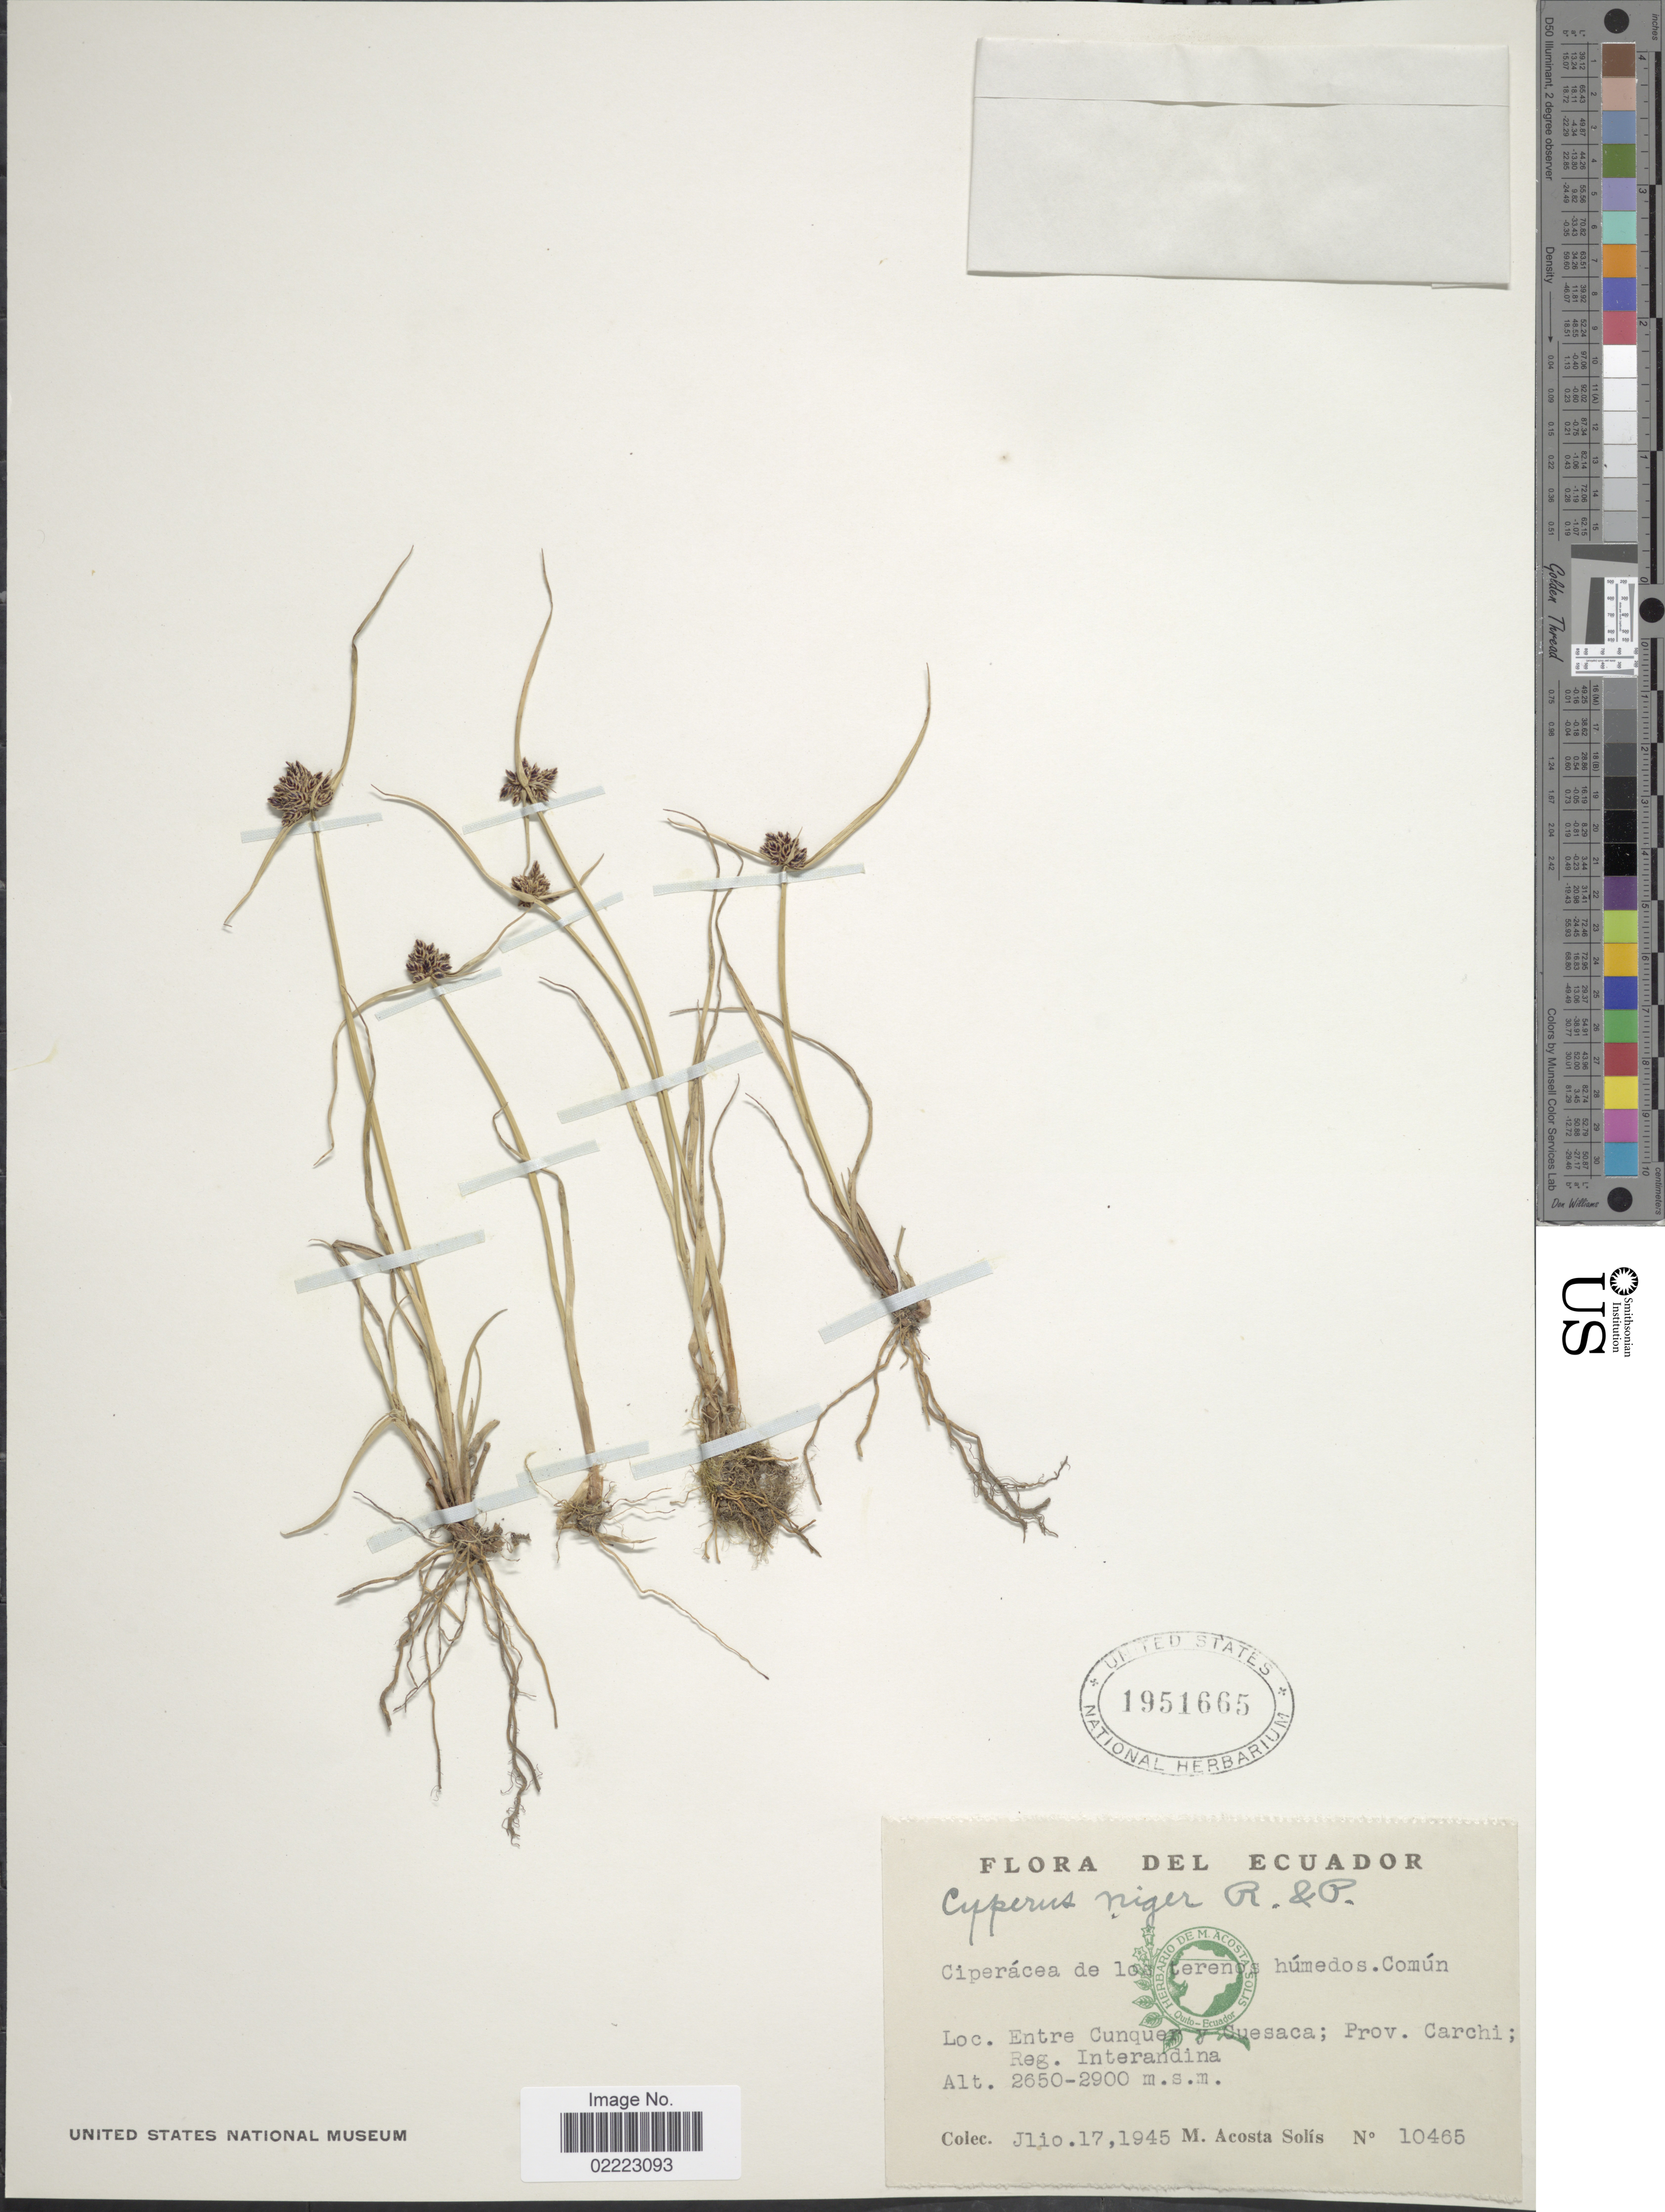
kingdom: Plantae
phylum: Tracheophyta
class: Liliopsida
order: Poales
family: Cyperaceae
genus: Cyperus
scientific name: Cyperus niger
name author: Ruiz & Pav.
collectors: M. Acosta Solis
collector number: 10465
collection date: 1945-07-17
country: Ecuador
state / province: Carchi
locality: Entre Cunquer y Cuesaca; REg. Interandina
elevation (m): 2650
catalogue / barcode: US 1951665